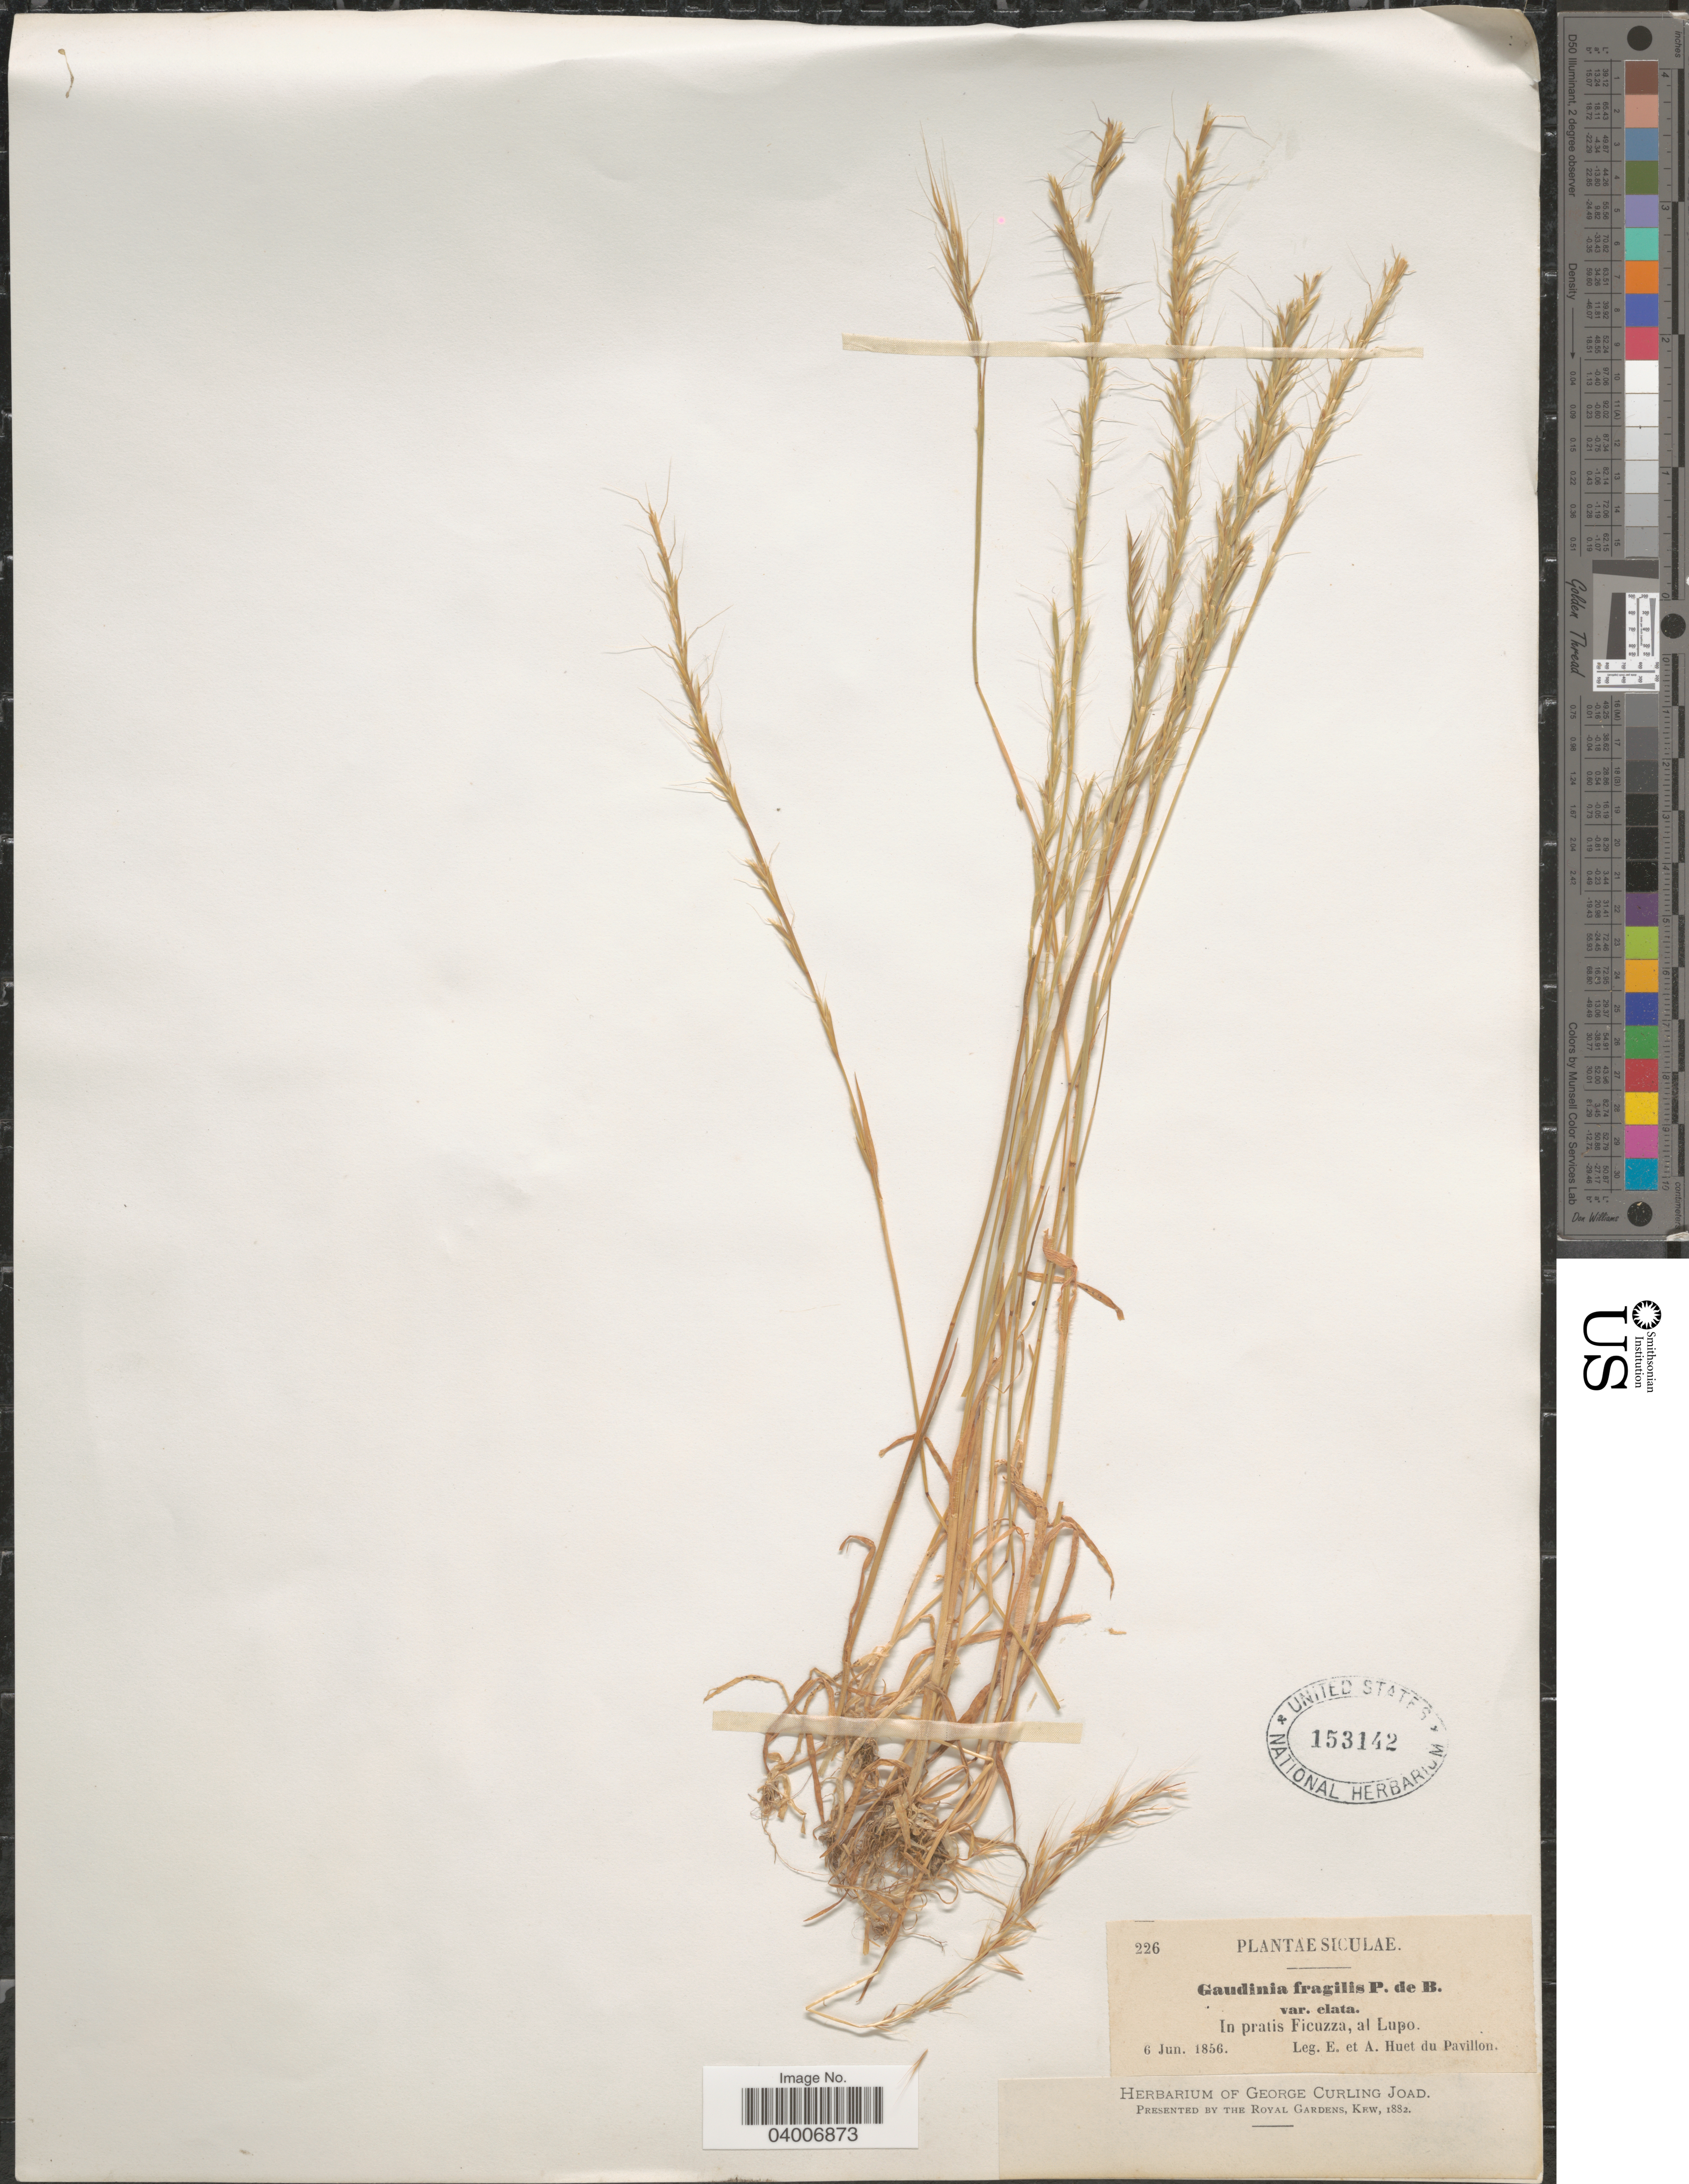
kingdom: Plantae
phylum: Tracheophyta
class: Liliopsida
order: Poales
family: Poaceae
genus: Gaudinia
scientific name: Gaudinia fragilis var. fragilis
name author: (L.) P. Beauv.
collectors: E. Huet du Pavillon & A. Huet du Pavillon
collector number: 226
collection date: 1856-06-06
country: Italy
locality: Siculae. In pratis Ficuzza, al Lupo.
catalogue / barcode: US 153142